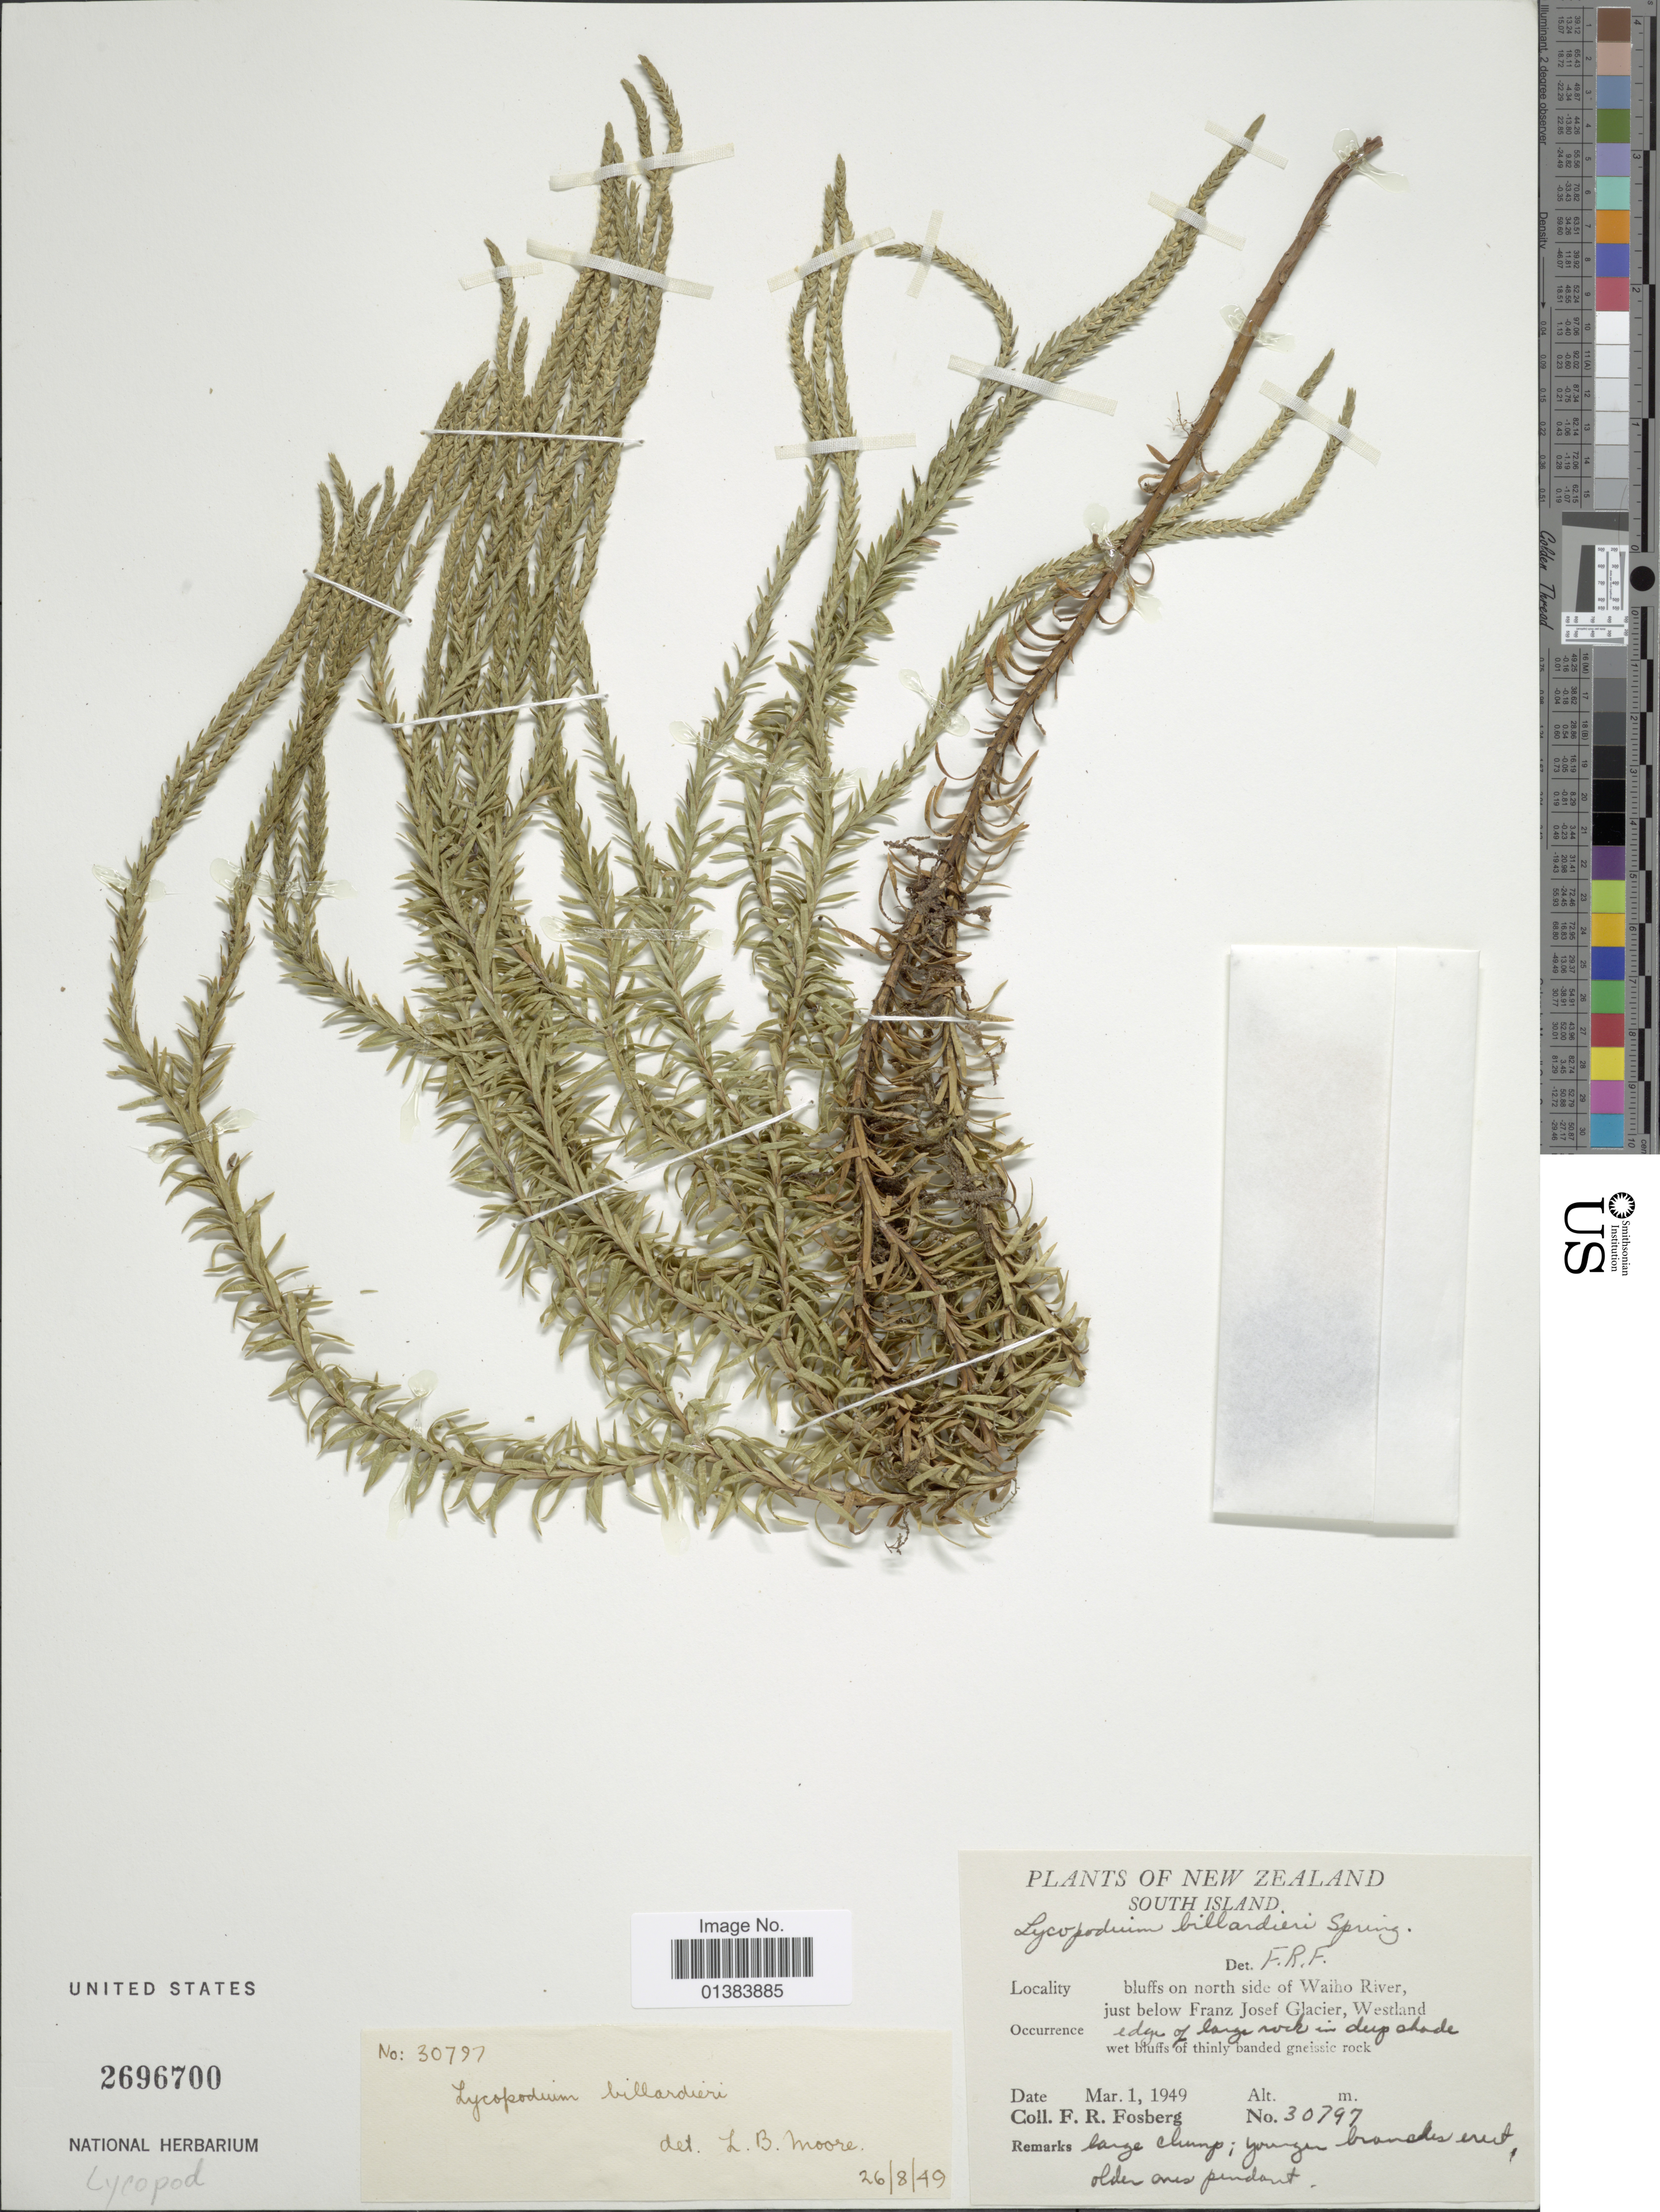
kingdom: Plantae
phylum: Tracheophyta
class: Lycopodiopsida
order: Lycopodiales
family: Lycopodiaceae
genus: Phlegmariurus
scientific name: Phlegmariurus varius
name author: (R. Br.) A. R. Field & Bostock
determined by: Field, A. R.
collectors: F. R. Fosberg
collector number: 30797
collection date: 1949-03-01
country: New Zealand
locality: South Island, bluffs on north side of Waiho River, just below Franz Josef Glacier, Westland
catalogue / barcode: US 2696700